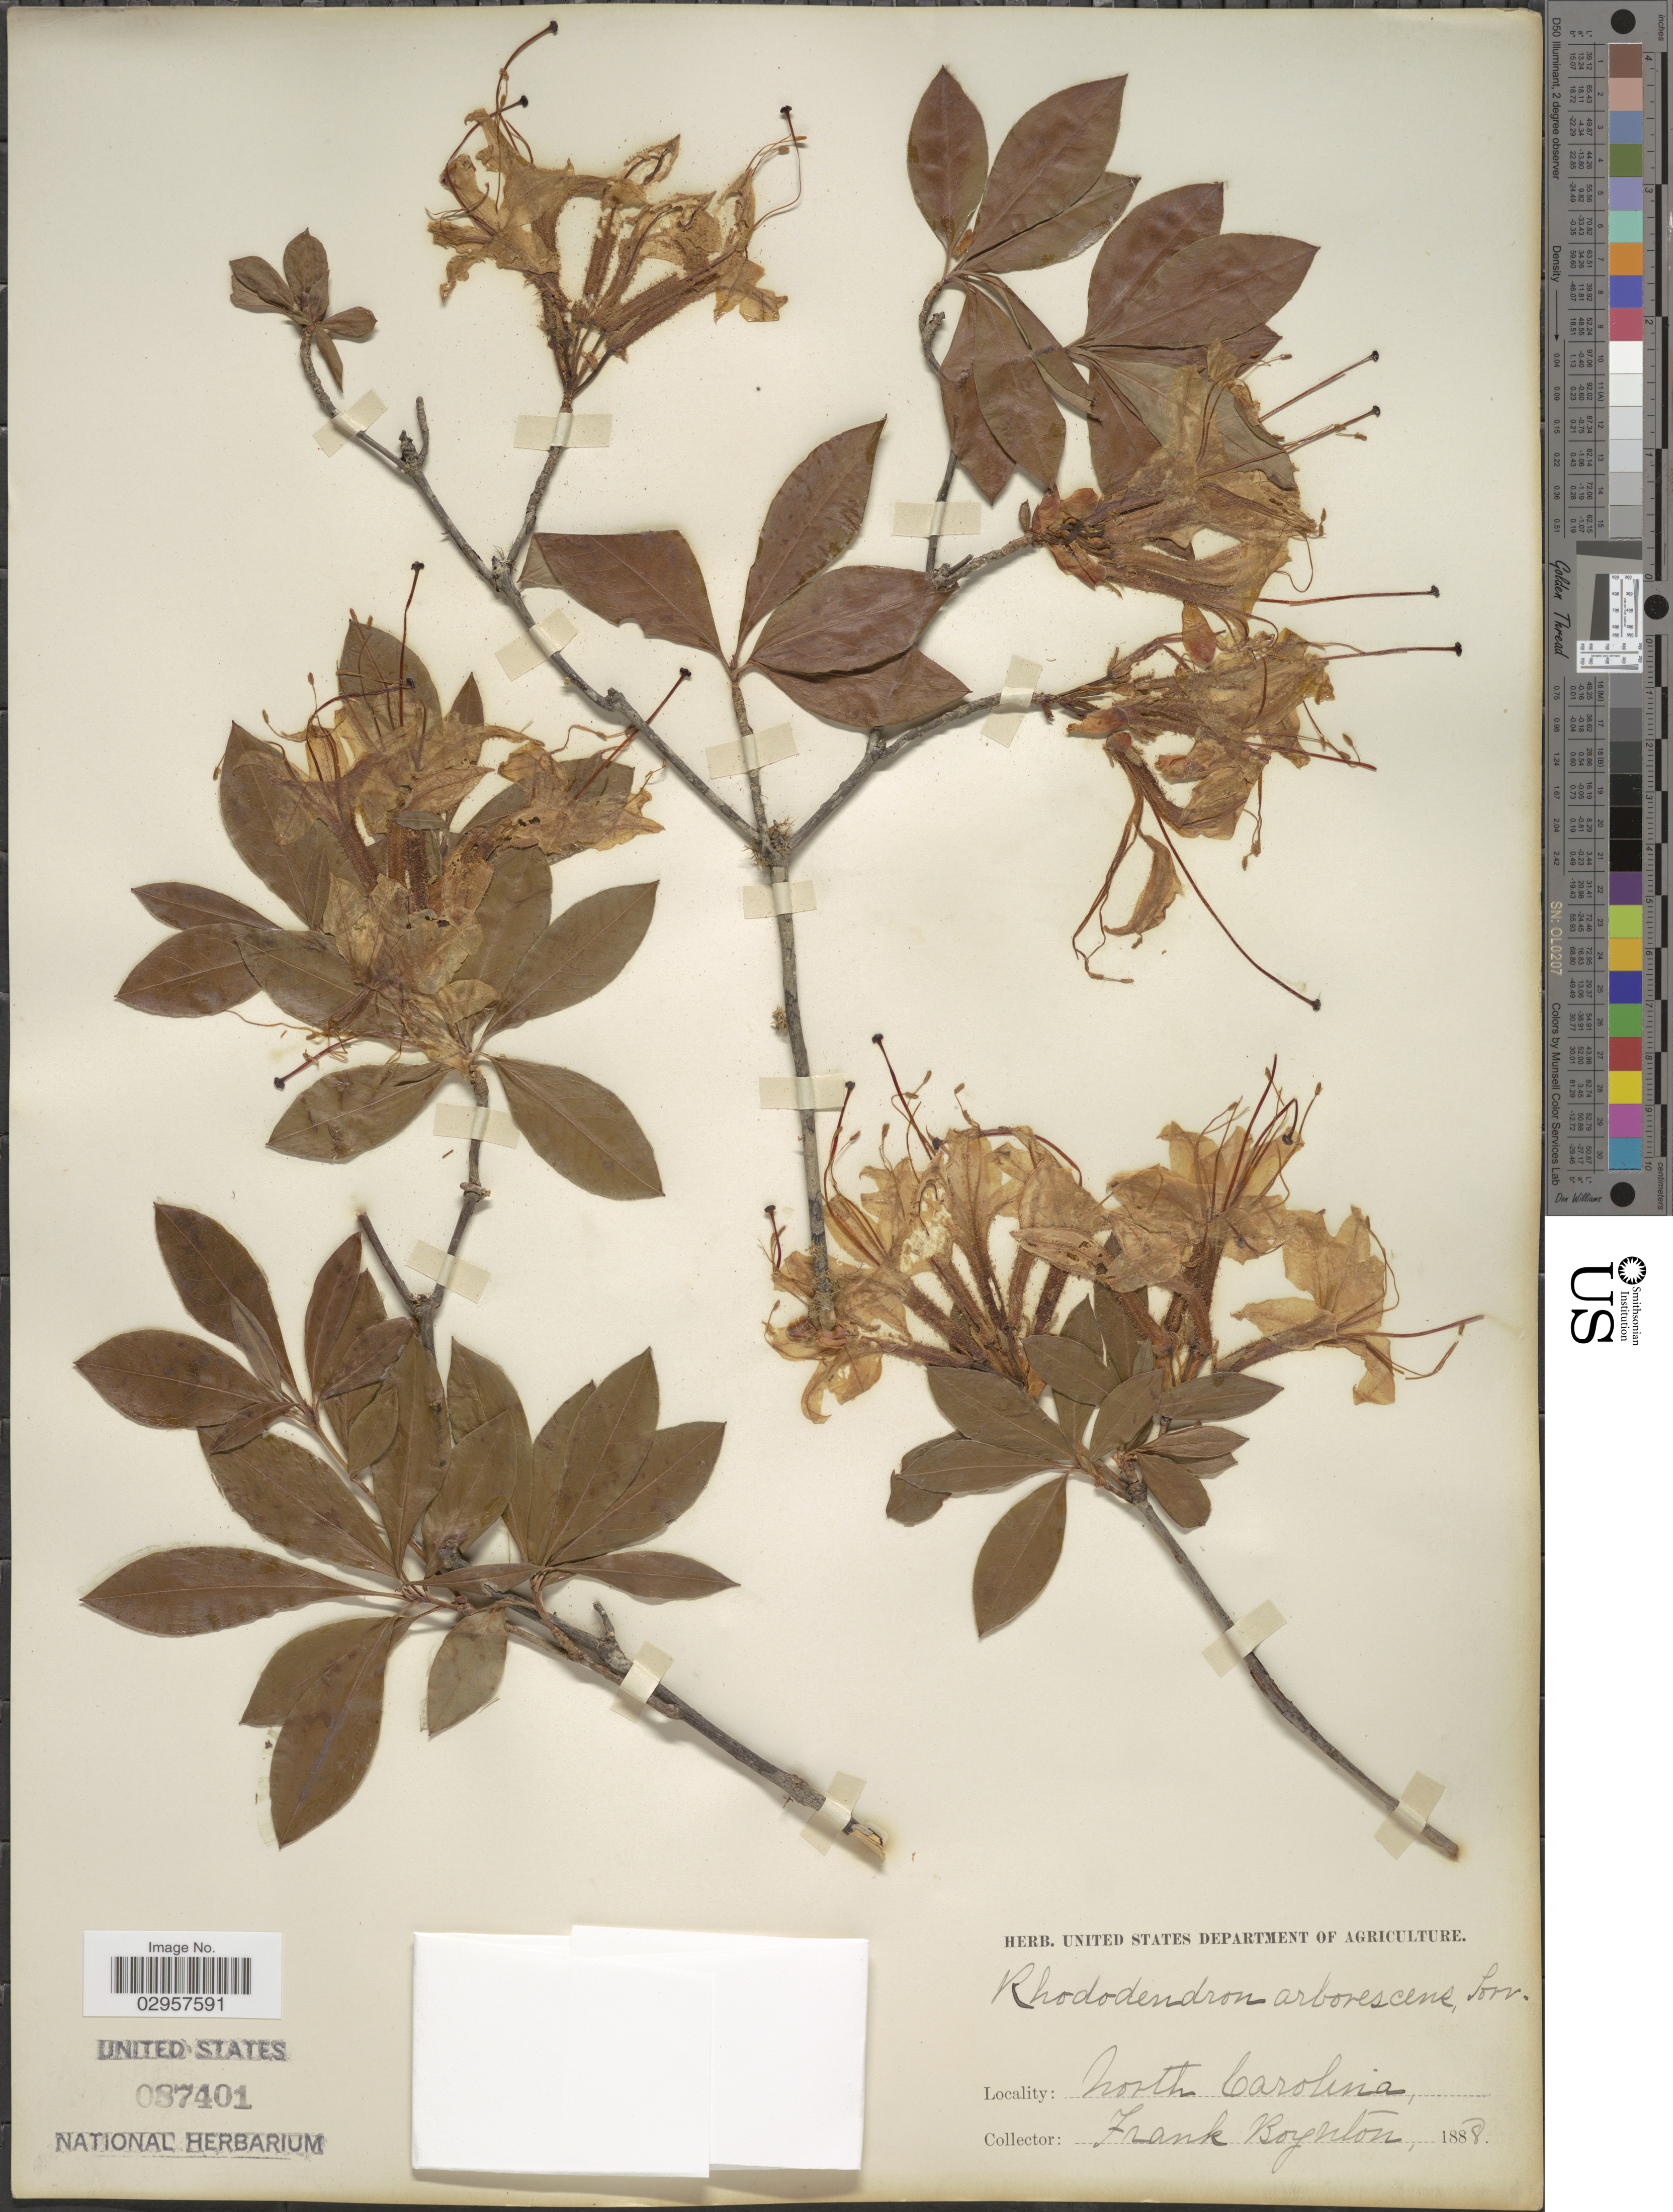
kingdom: Plantae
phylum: Tracheophyta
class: Magnoliopsida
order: Ericales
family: Ericaceae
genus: Rhododendron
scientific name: Rhododendron arborescens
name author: (Pursh) Torr.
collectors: F. Boynton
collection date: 1888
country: United States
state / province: North Carolina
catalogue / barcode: US 87401